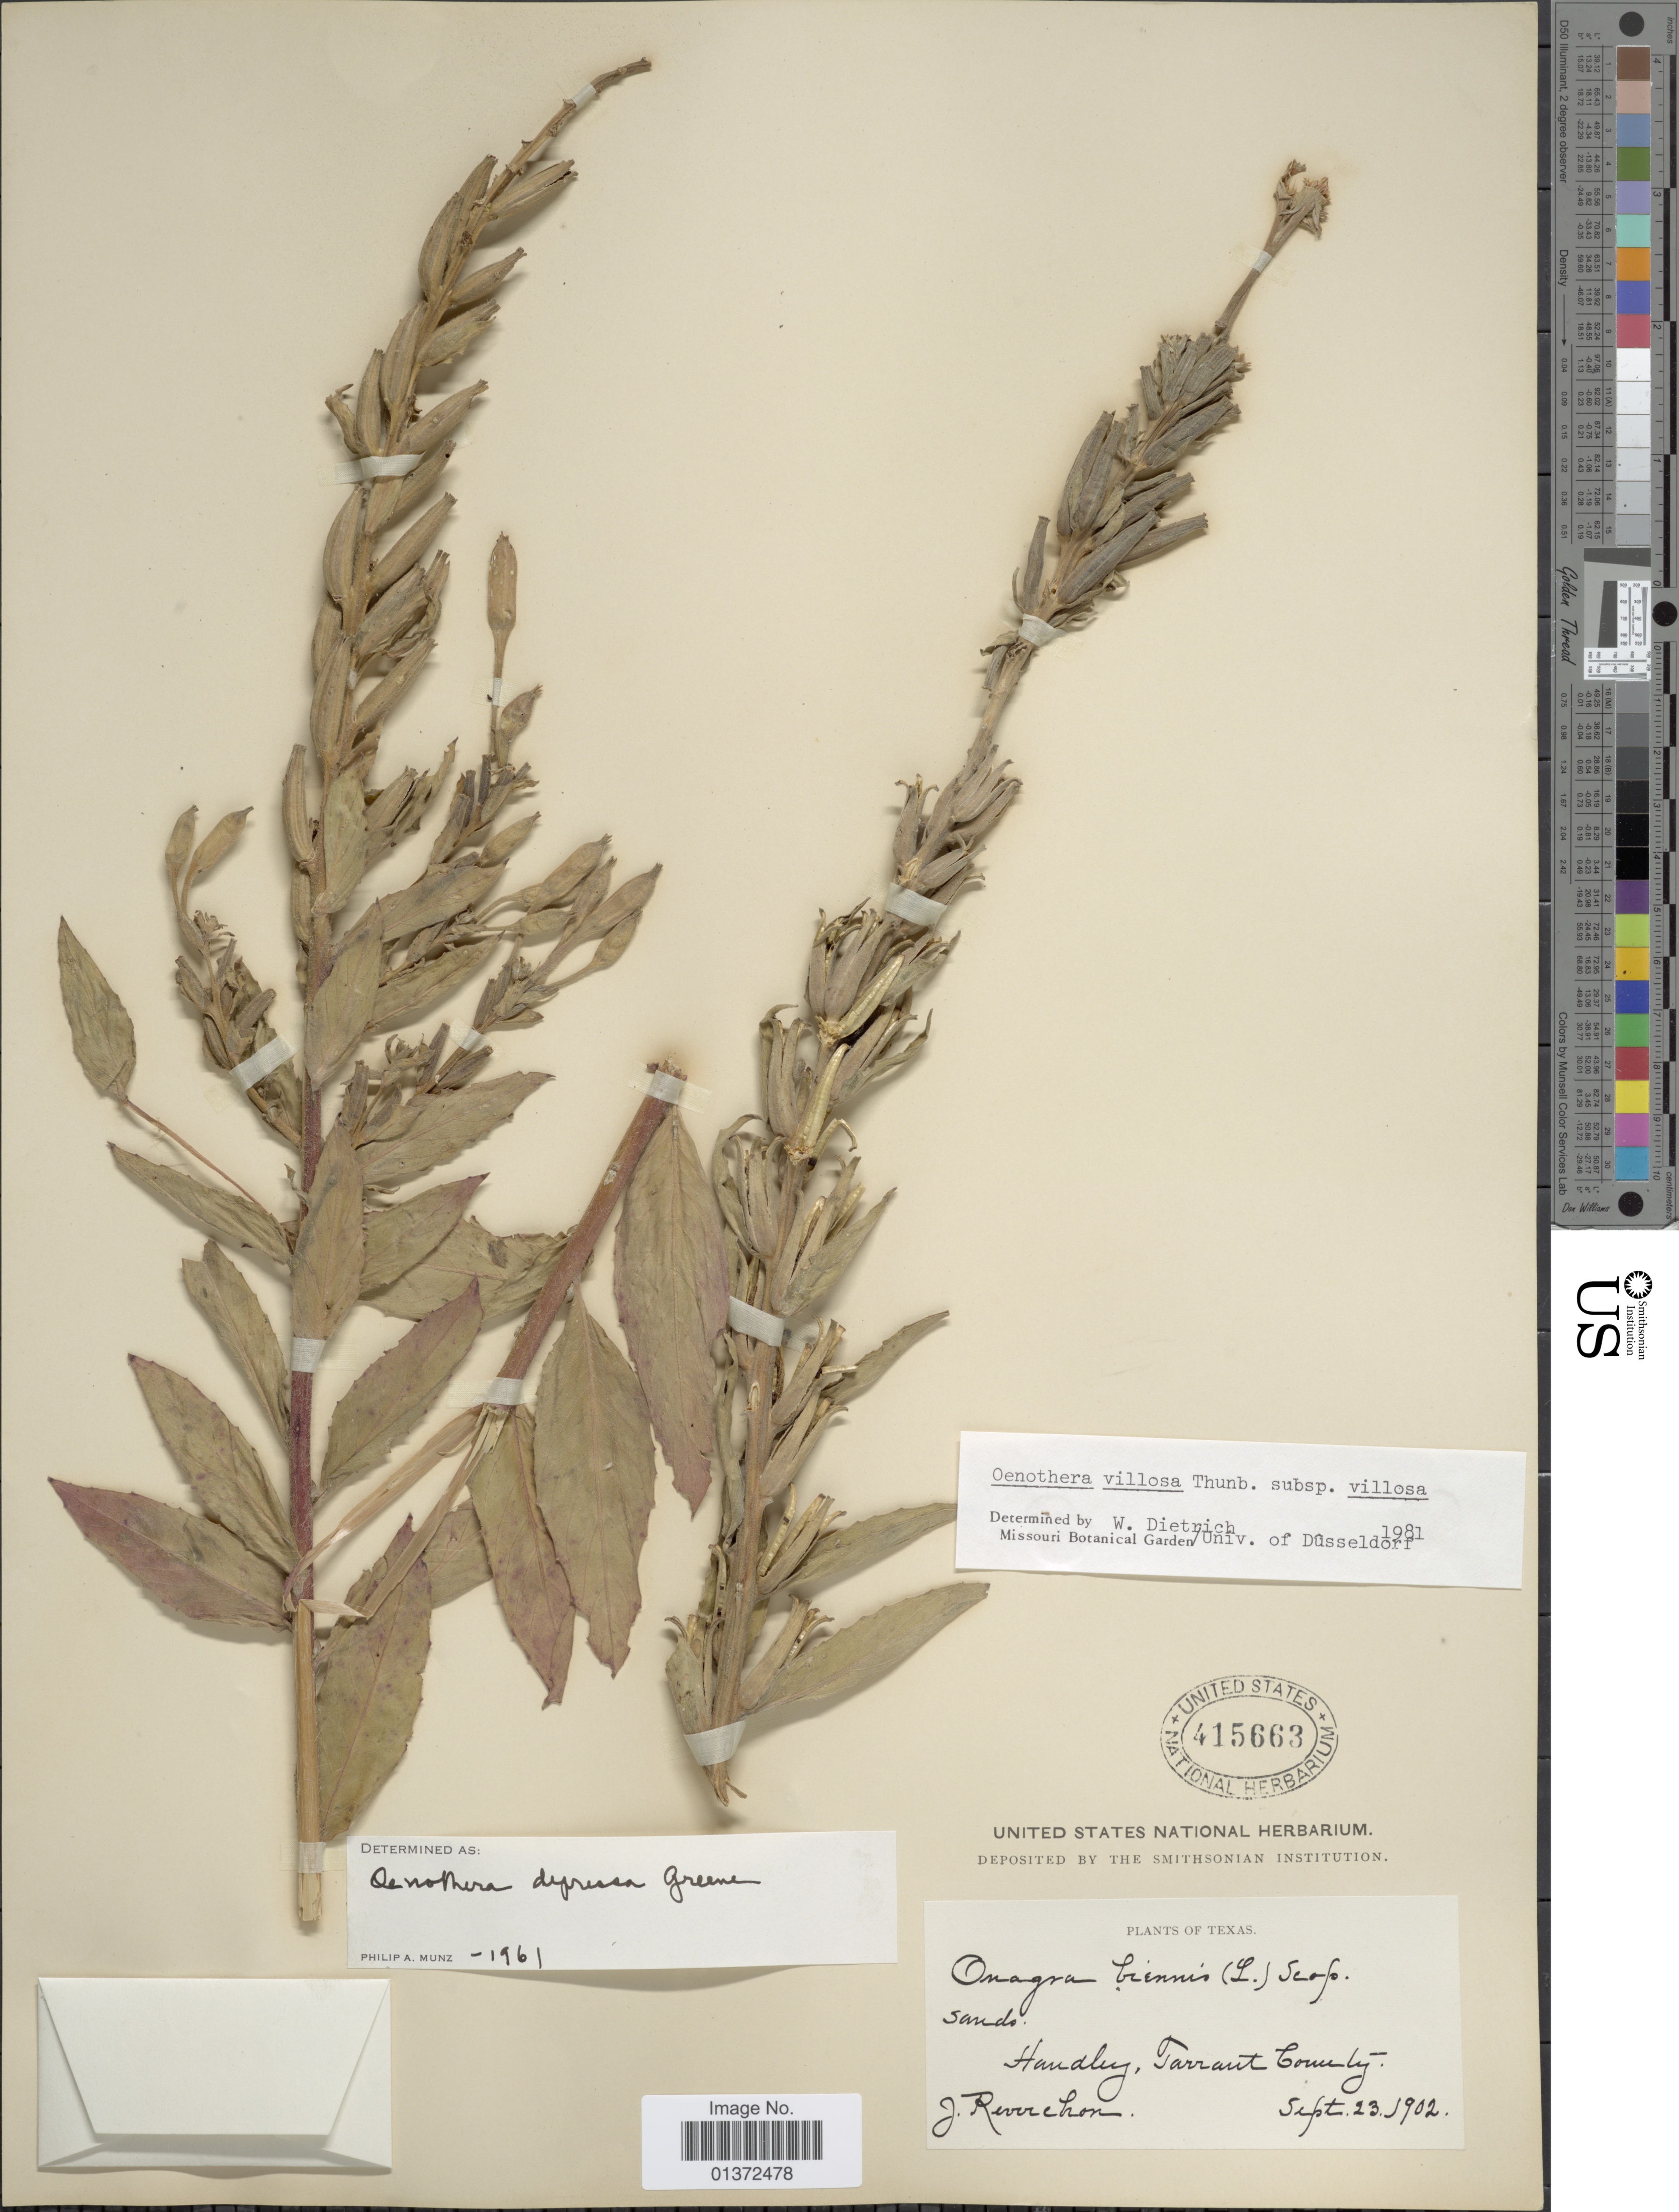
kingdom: Plantae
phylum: Tracheophyta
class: Magnoliopsida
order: Myrtales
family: Onagraceae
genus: Oenothera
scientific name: Oenothera villosa subsp. villosa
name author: Thunb.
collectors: J. Reverchon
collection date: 1902-09-23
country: United States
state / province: Texas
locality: Handley, Tarrant County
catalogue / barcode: US 415663